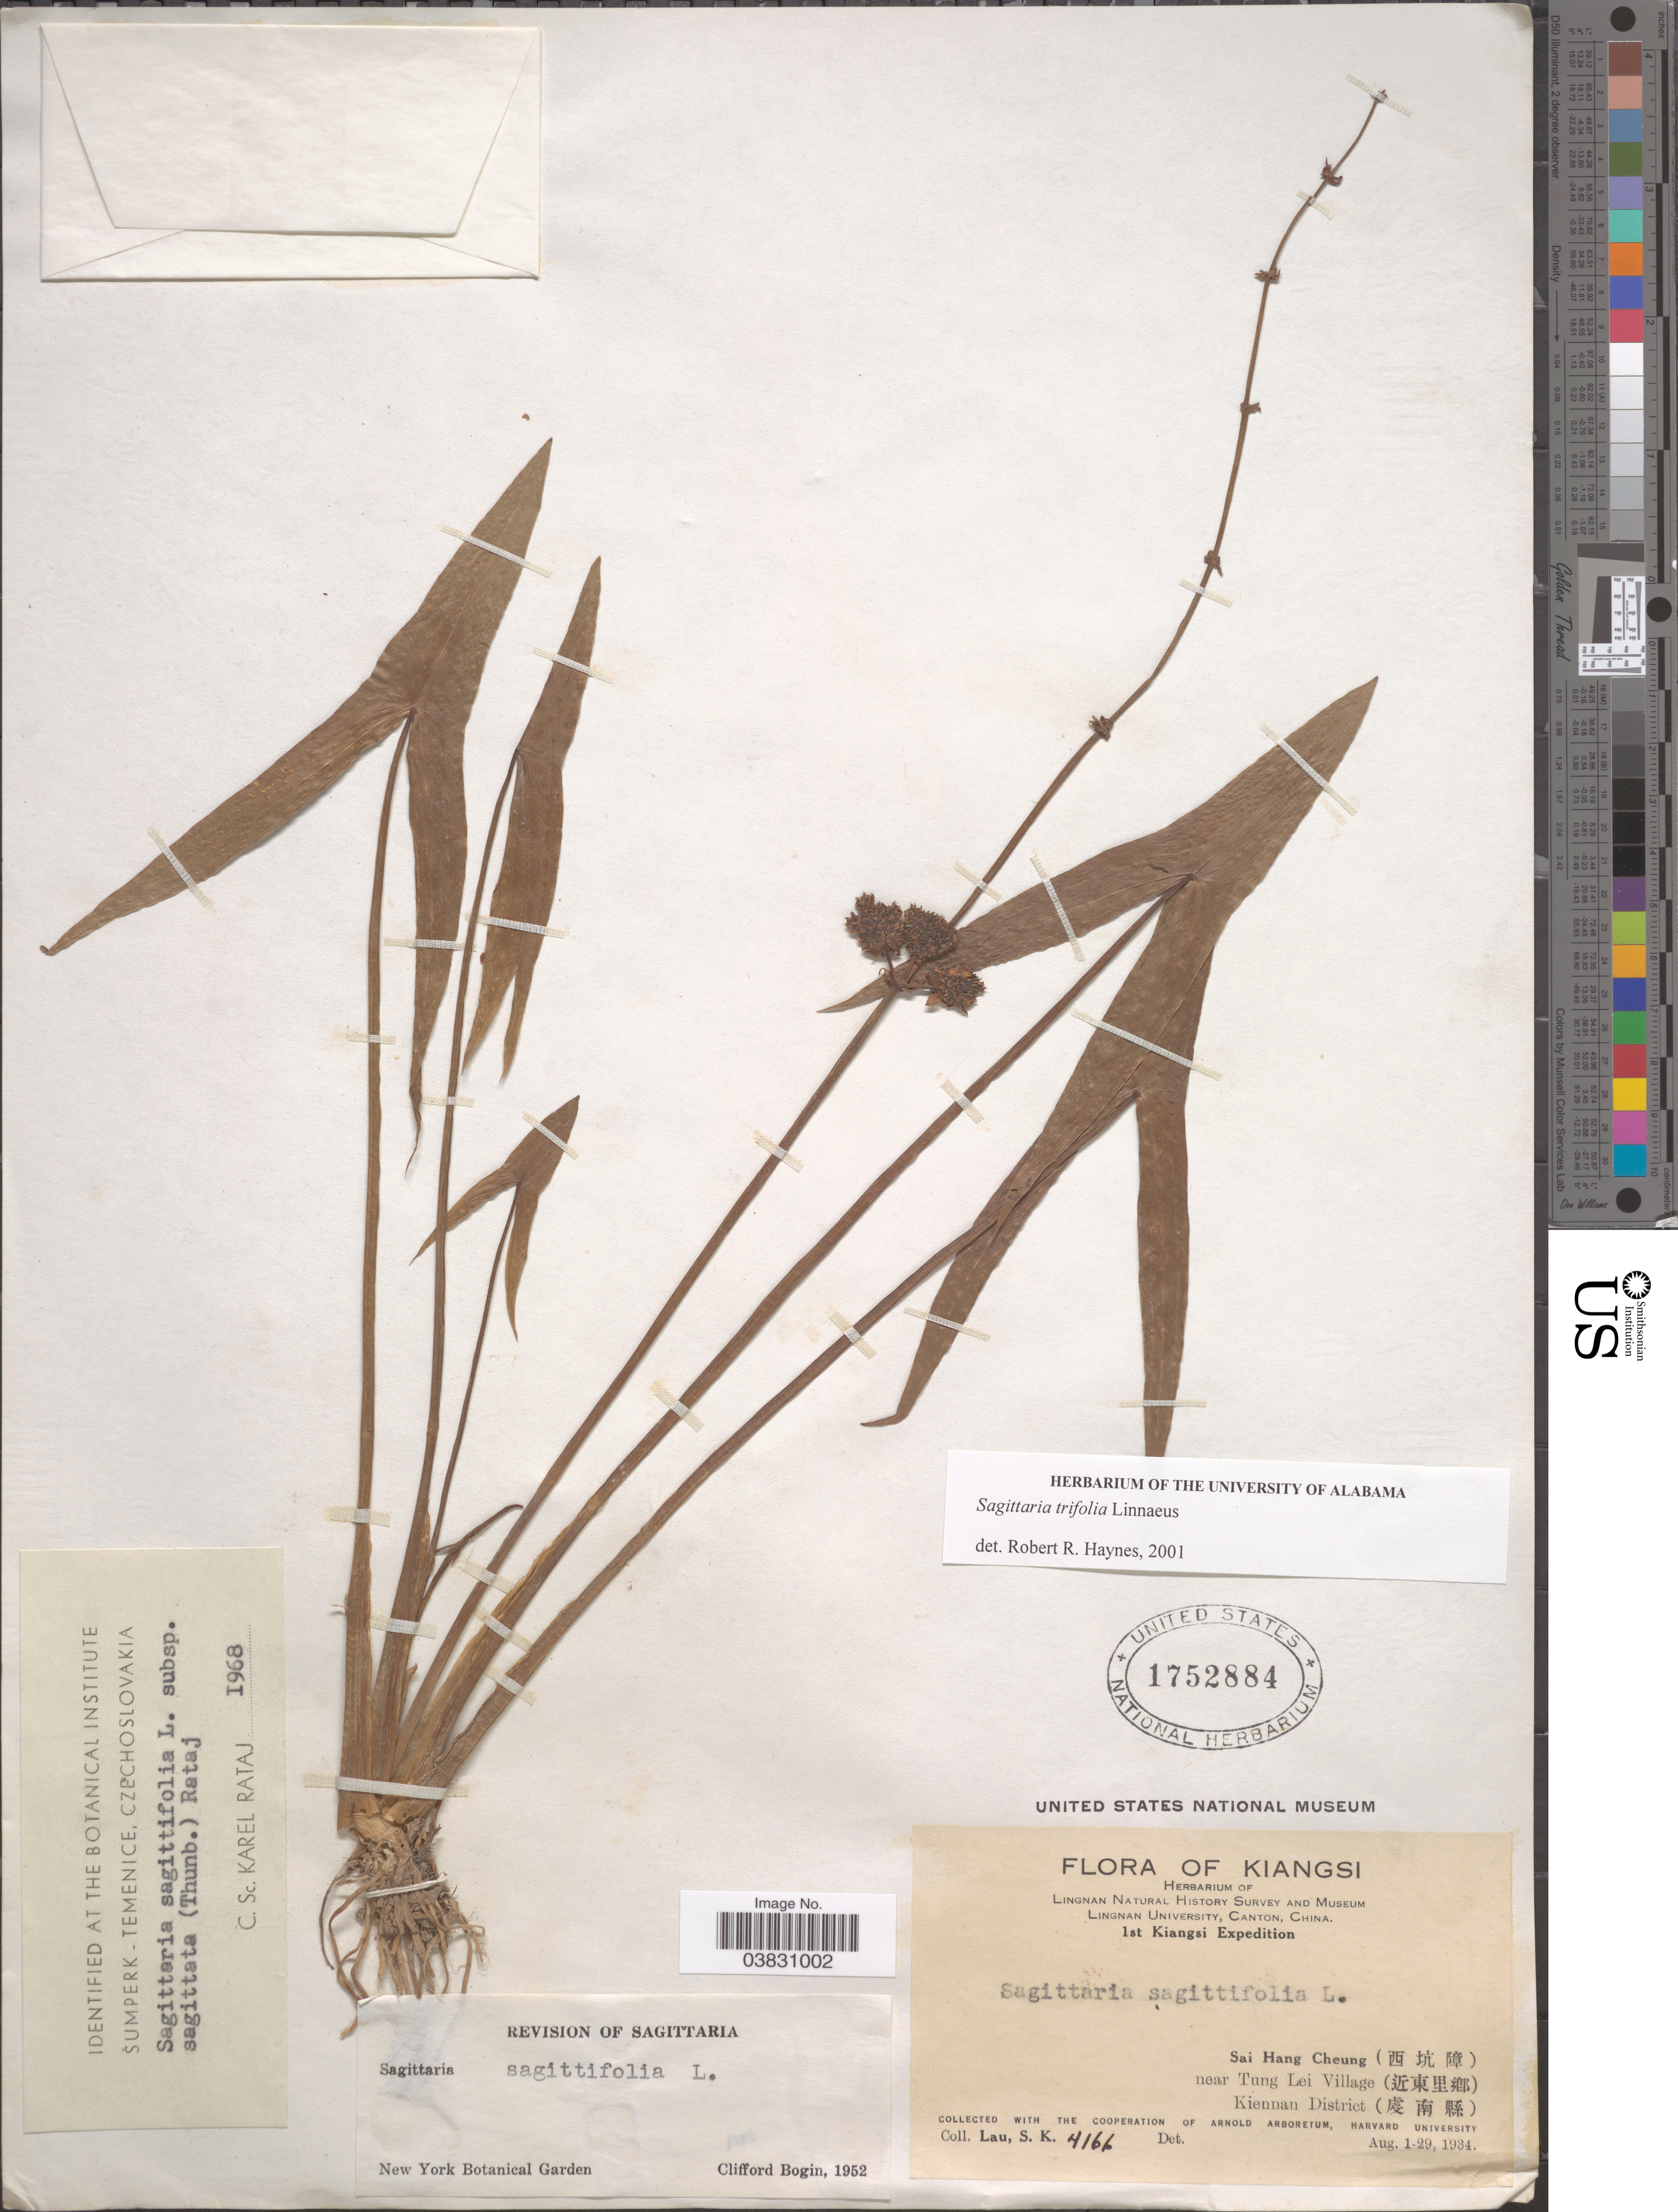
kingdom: Plantae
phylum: Tracheophyta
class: Liliopsida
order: Alismatales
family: Alismataceae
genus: Sagittaria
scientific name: Sagittaria trifolia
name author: L.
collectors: S. K. Lau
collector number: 4166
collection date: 1934-08-01/1934-08-29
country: China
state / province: Jiangxi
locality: Kiangsi. Sai Hang Cheung (X) near Tung Lei Village (X) Kiennan District (X).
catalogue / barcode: US 1752884